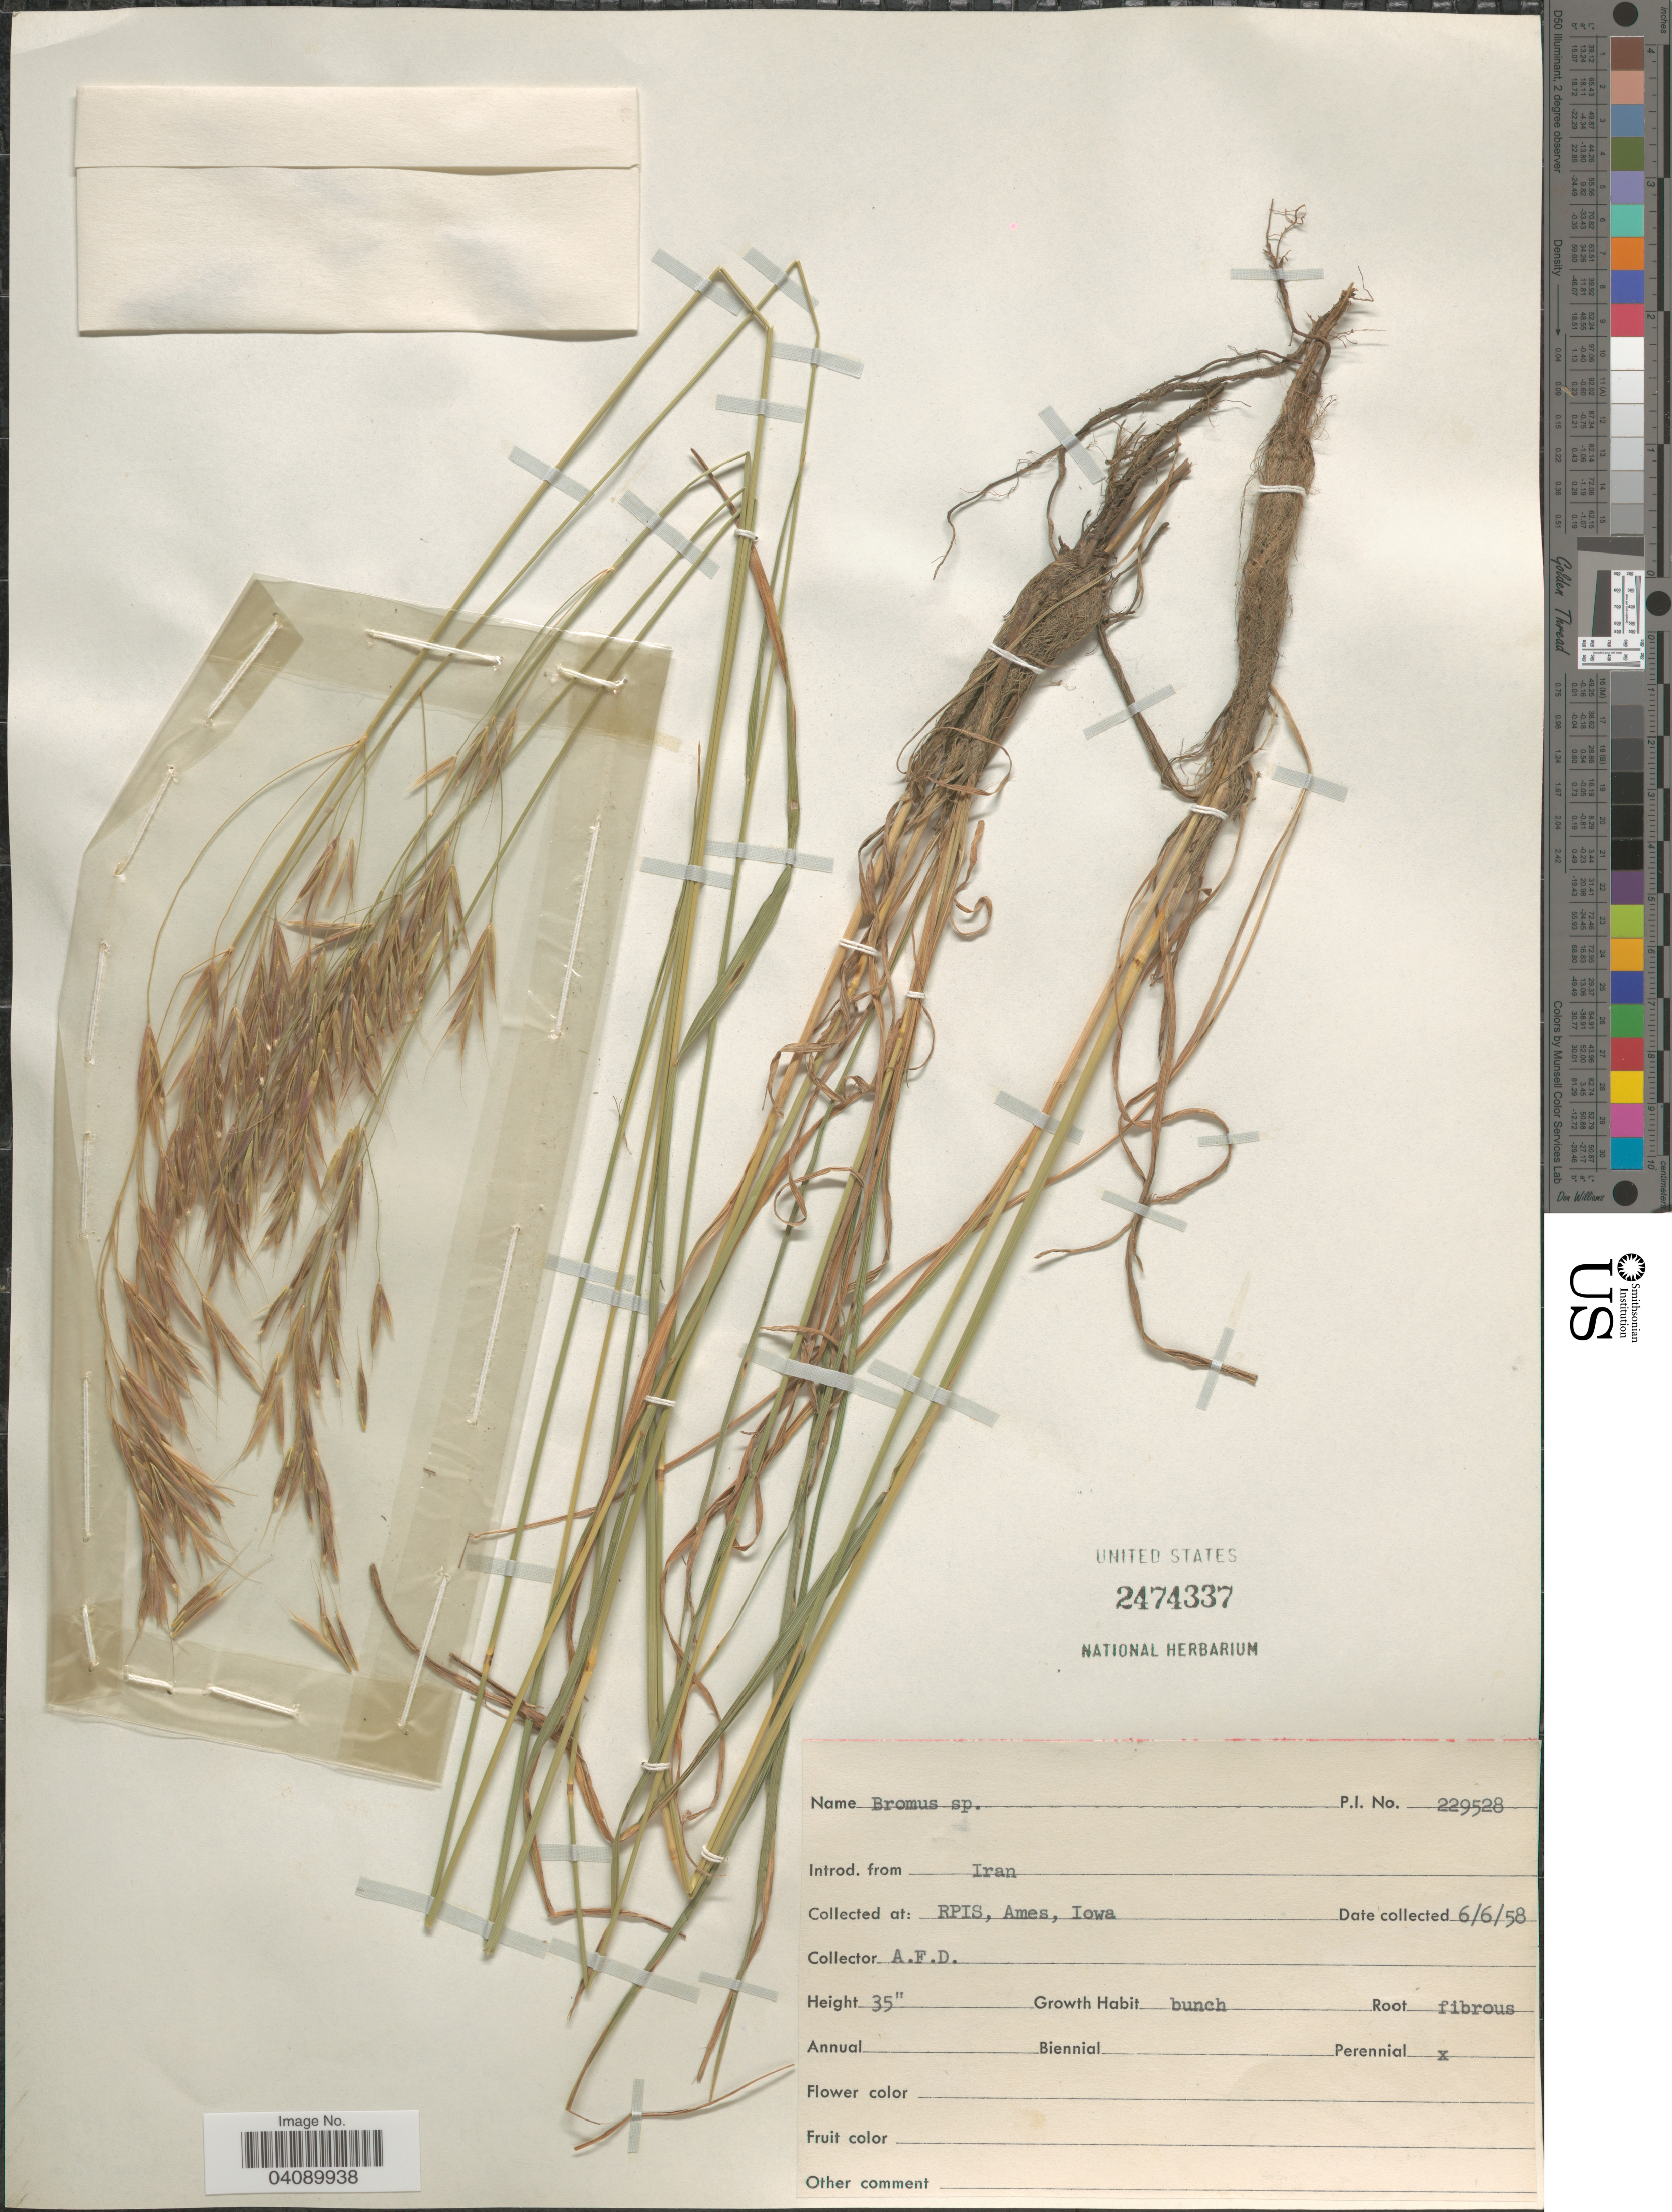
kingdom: Plantae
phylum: Tracheophyta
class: Liliopsida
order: Poales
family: Poaceae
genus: Bromus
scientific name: Bromus sp.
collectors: A. D.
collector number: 229528?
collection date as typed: Transcribed d/m/y: 6/6/58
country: United States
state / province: Iowa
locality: RPIS, Ames.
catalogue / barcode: US 2474337